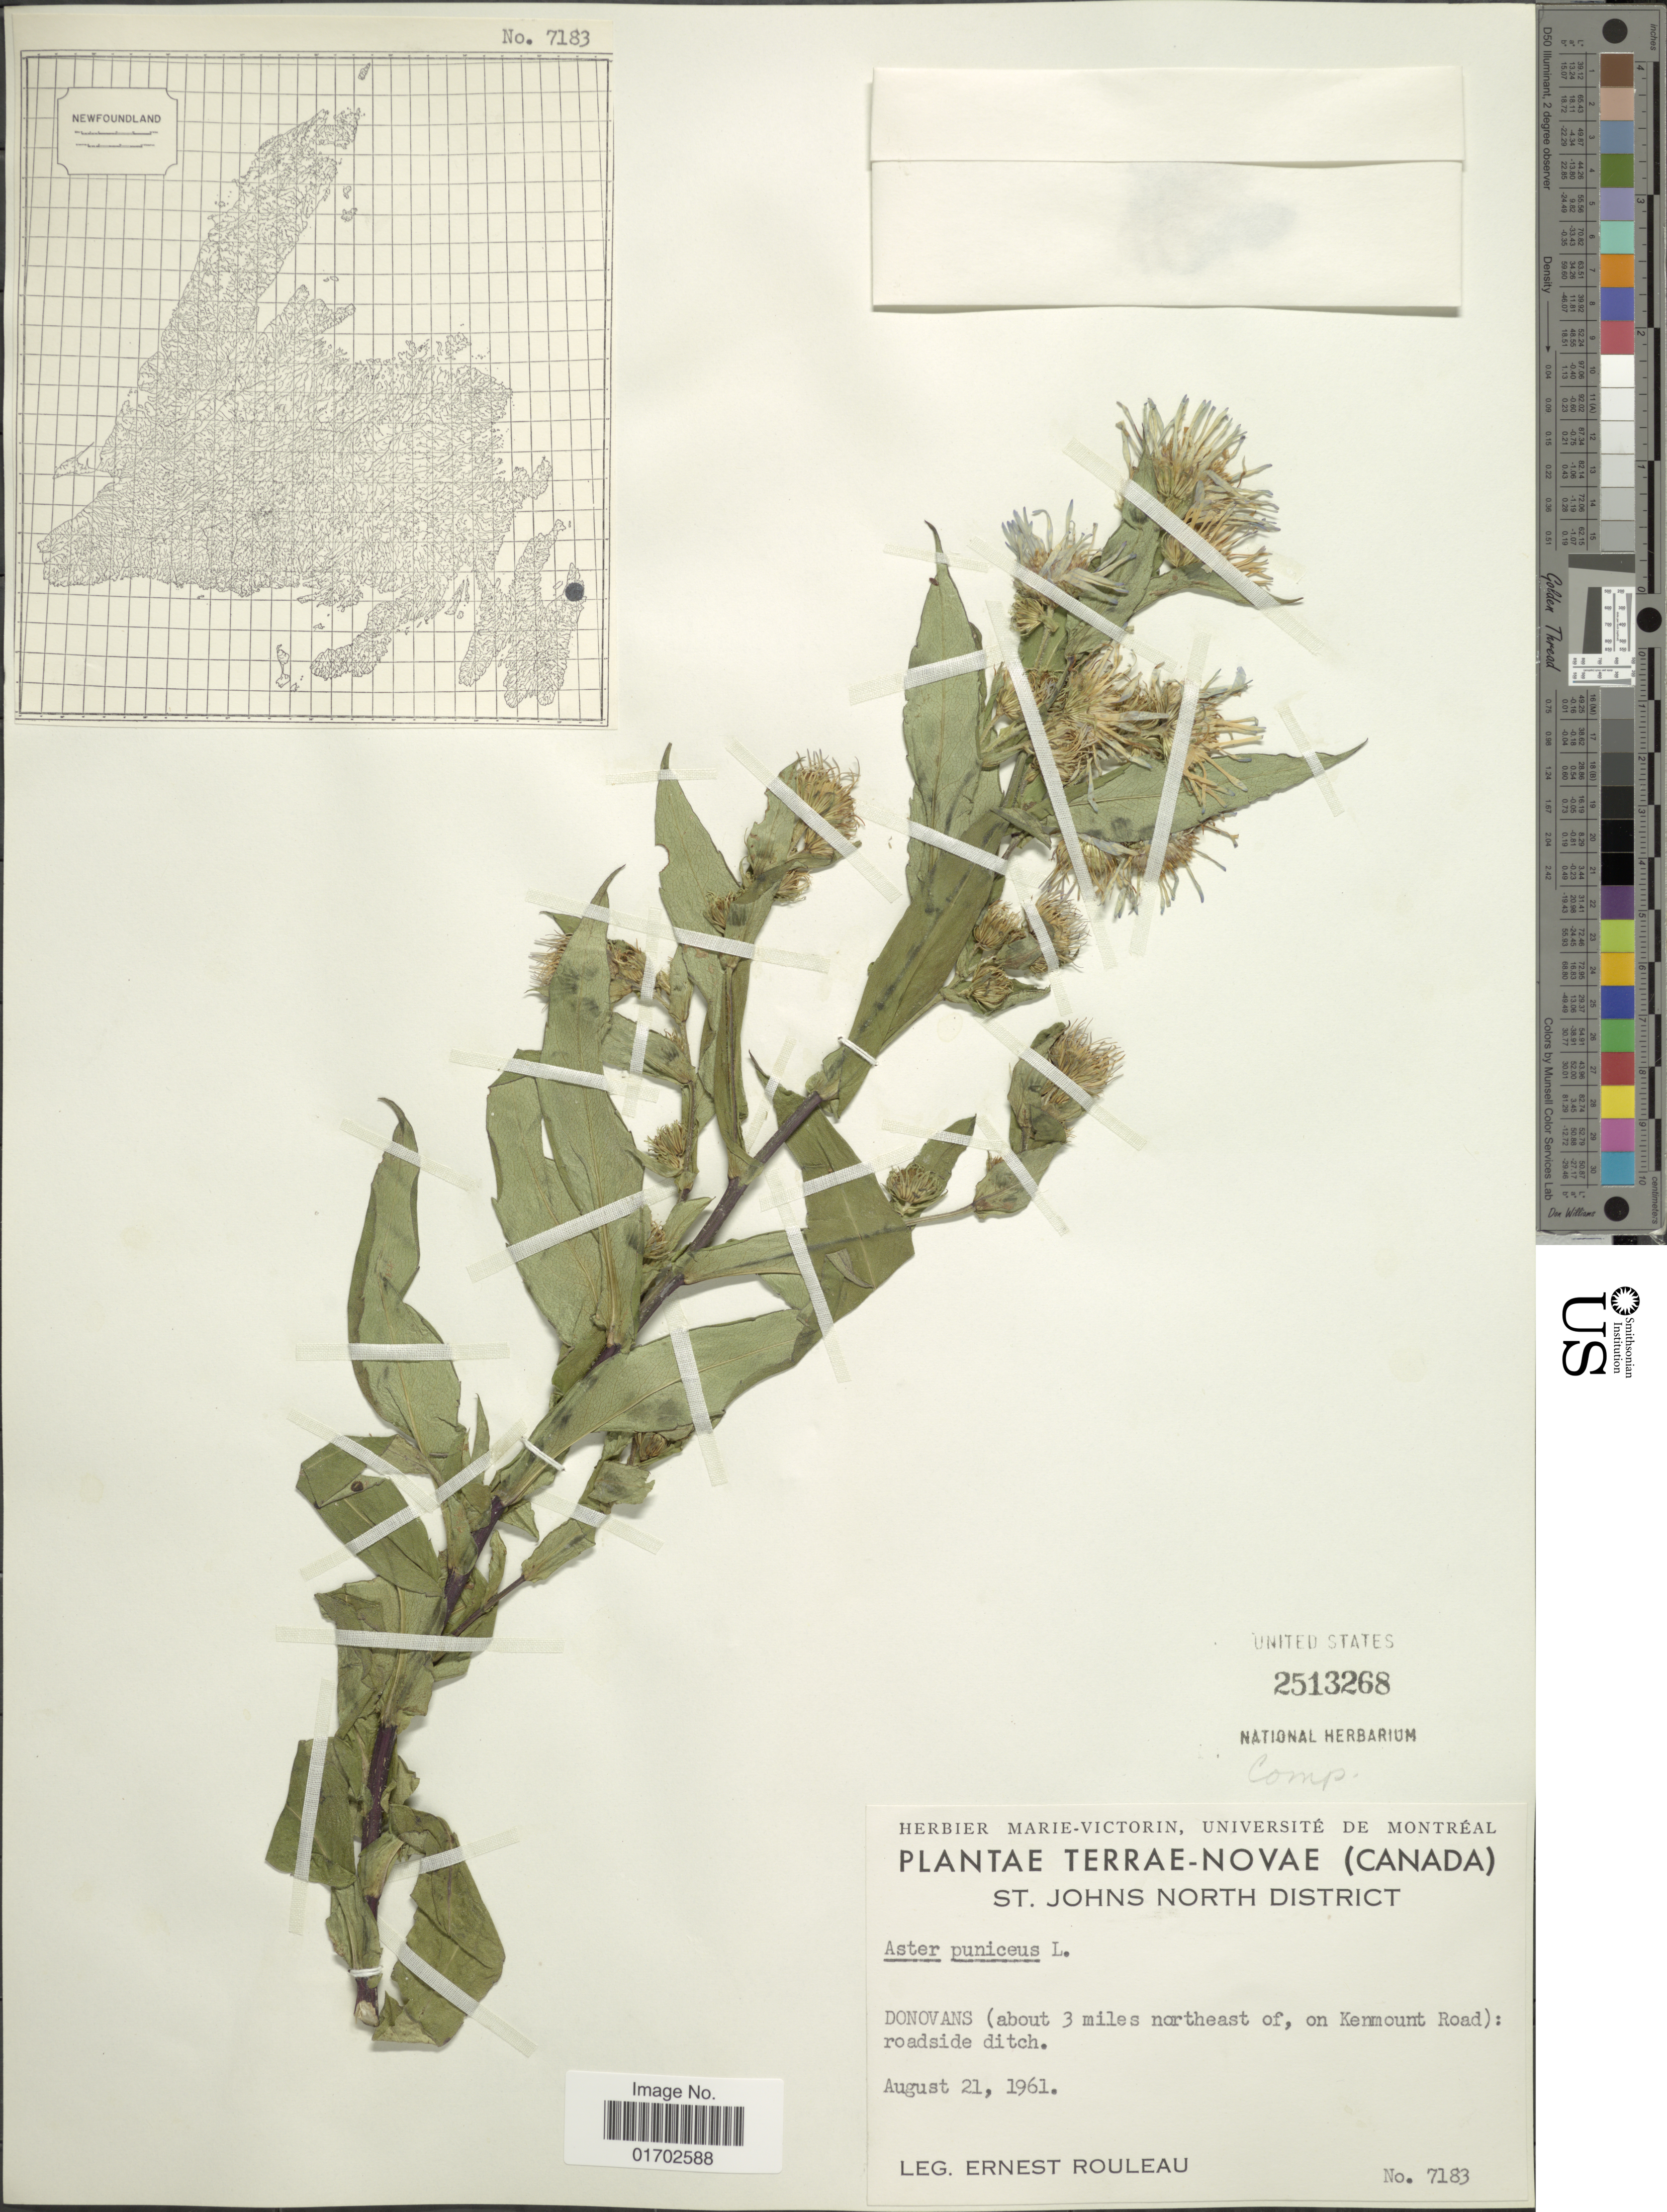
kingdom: Plantae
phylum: Tracheophyta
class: Magnoliopsida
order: Asterales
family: Asteraceae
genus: Symphyotrichum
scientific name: Symphyotrichum puniceum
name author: (L.) Á. Löve & D. Löve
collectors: E. Rouleau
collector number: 7183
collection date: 1961-08-21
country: Canada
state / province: Newfoundland and Labrador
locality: Terrae-Novae St. Johns North District, Donovans (about 3 miles northeast of, on Kenmount Road): ditch roadside ditch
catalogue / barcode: US 2513268